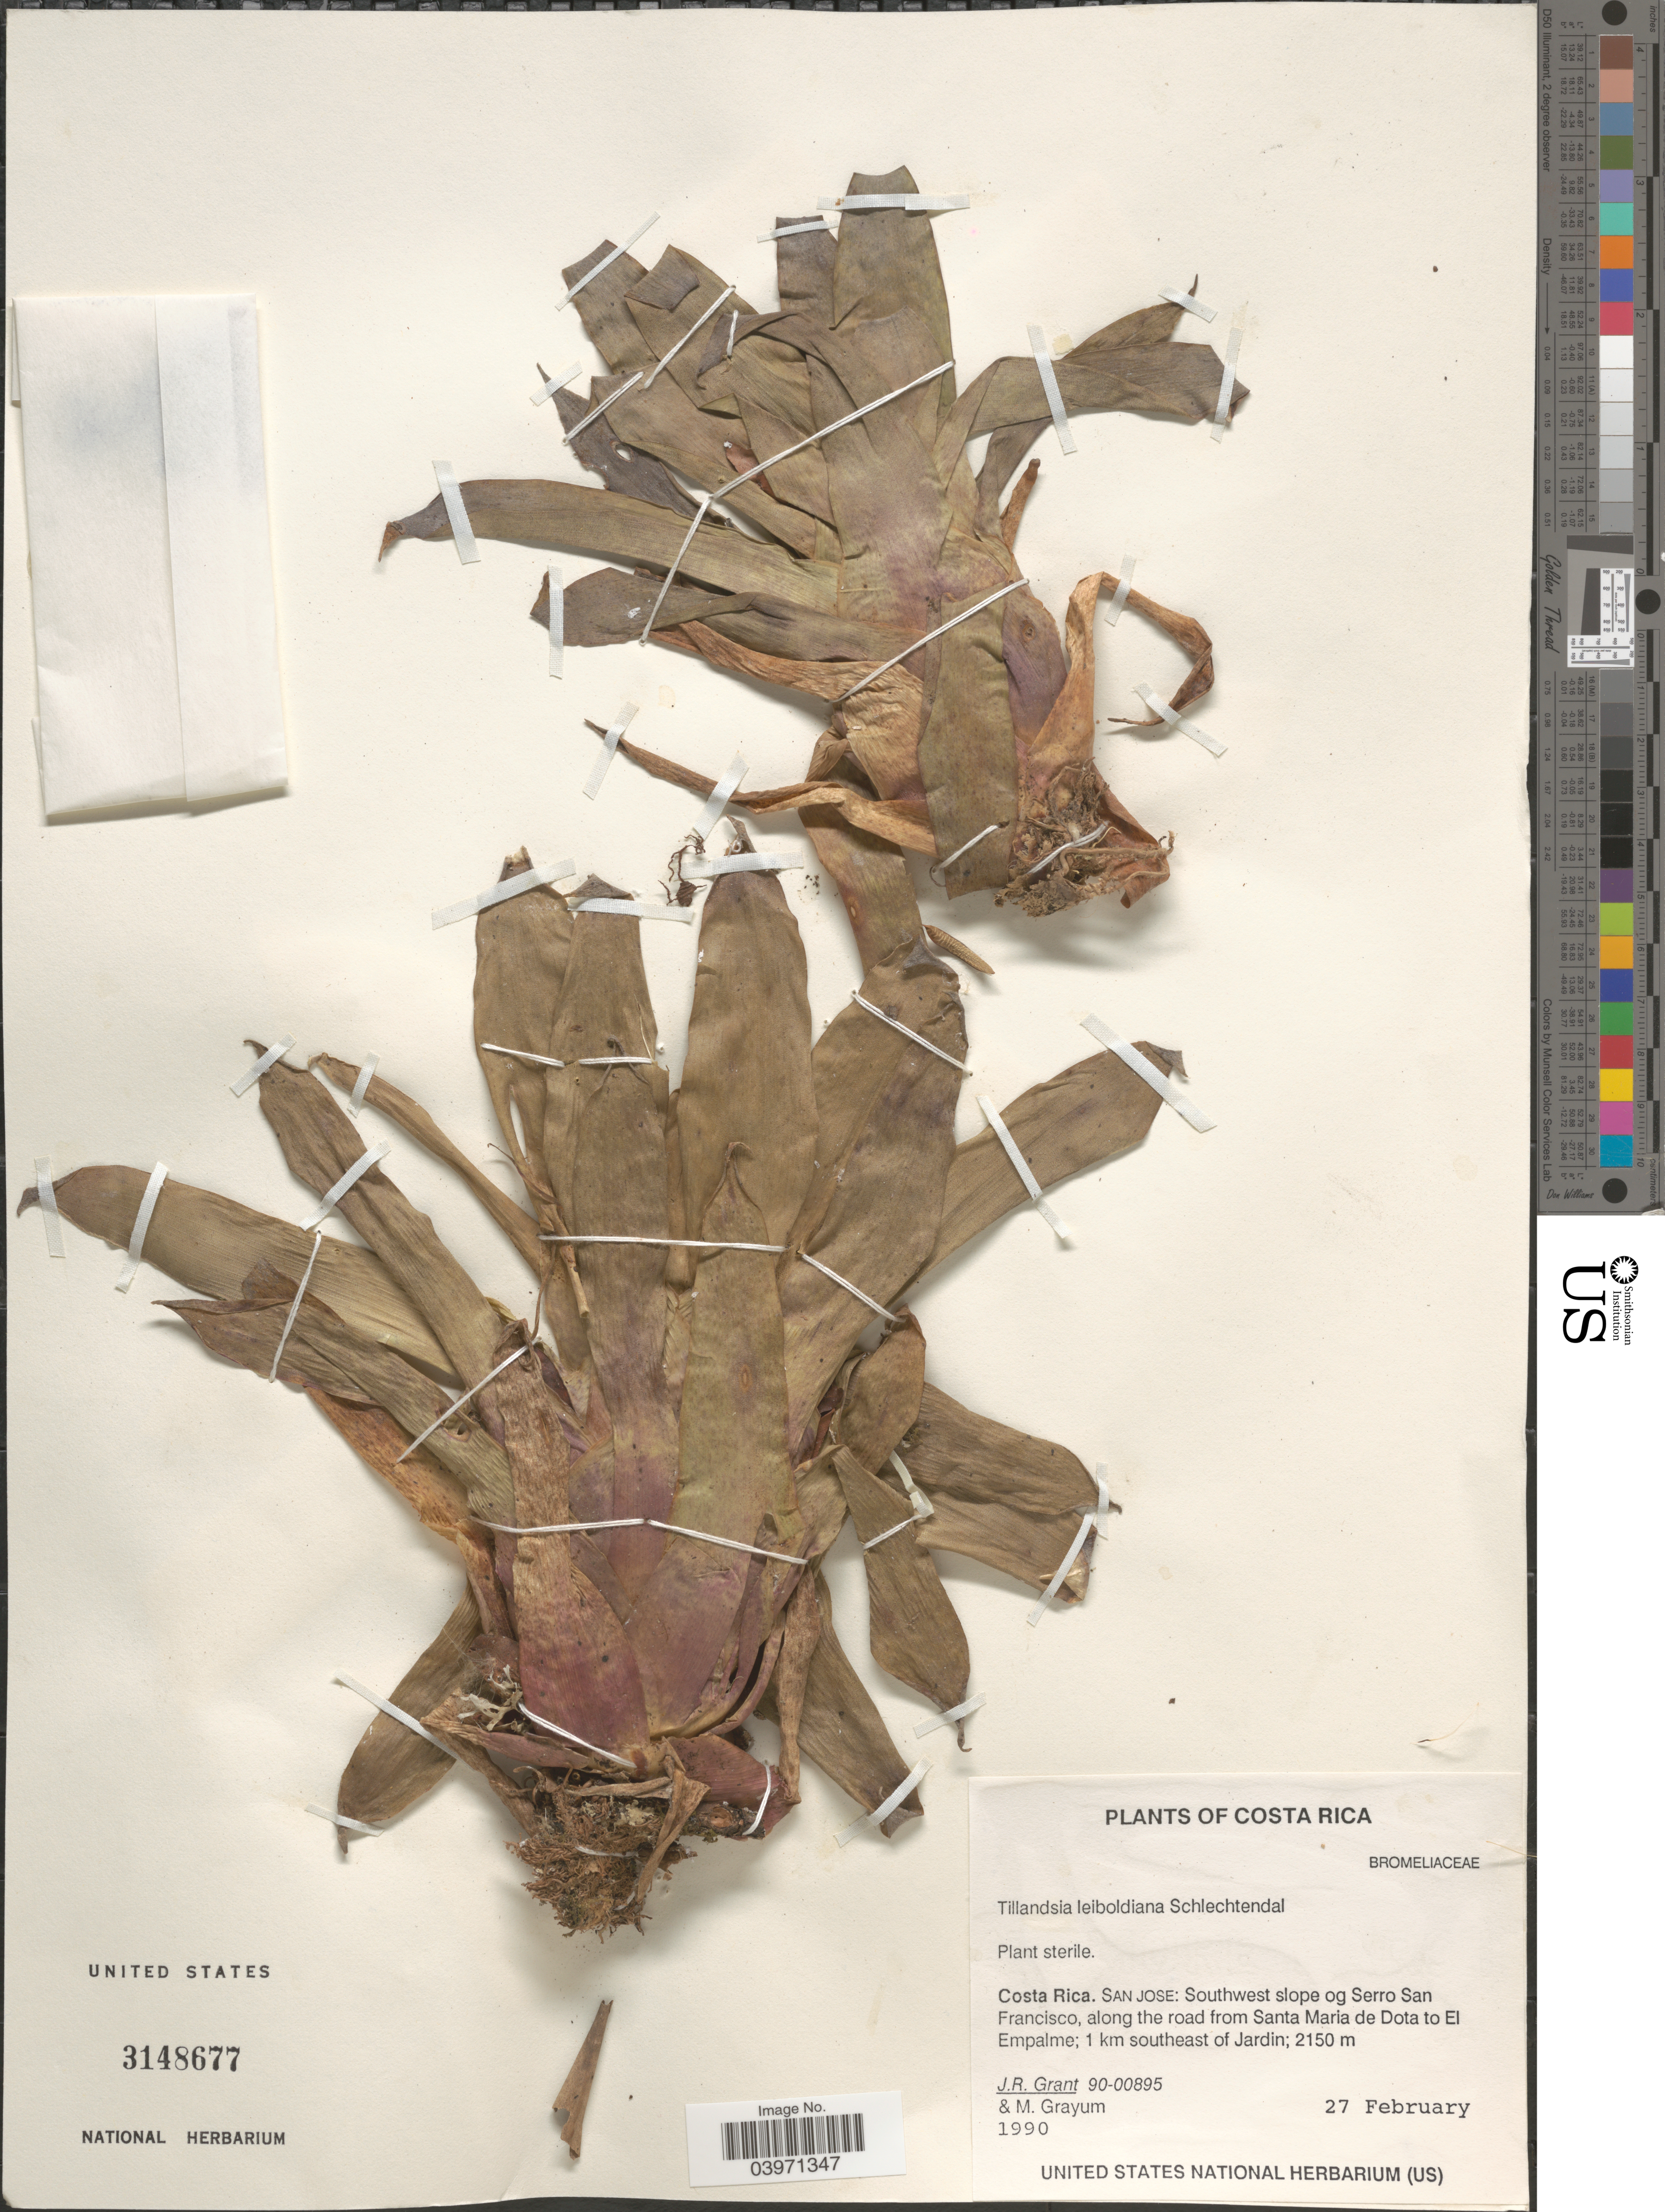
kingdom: Plantae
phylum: Tracheophyta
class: Liliopsida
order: Poales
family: Bromeliaceae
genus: Tillandsia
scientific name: Tillandsia leiboldiana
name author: Schltdl.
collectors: J. Grant & M. H. Grayum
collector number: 90-00895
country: Costa Rica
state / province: San José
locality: Southwest slope og Serro San Francisco, along the road from Santa Maria de Dota to El Empalme; 1 km southeast of Jardin.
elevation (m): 2150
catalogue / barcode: US 3148677